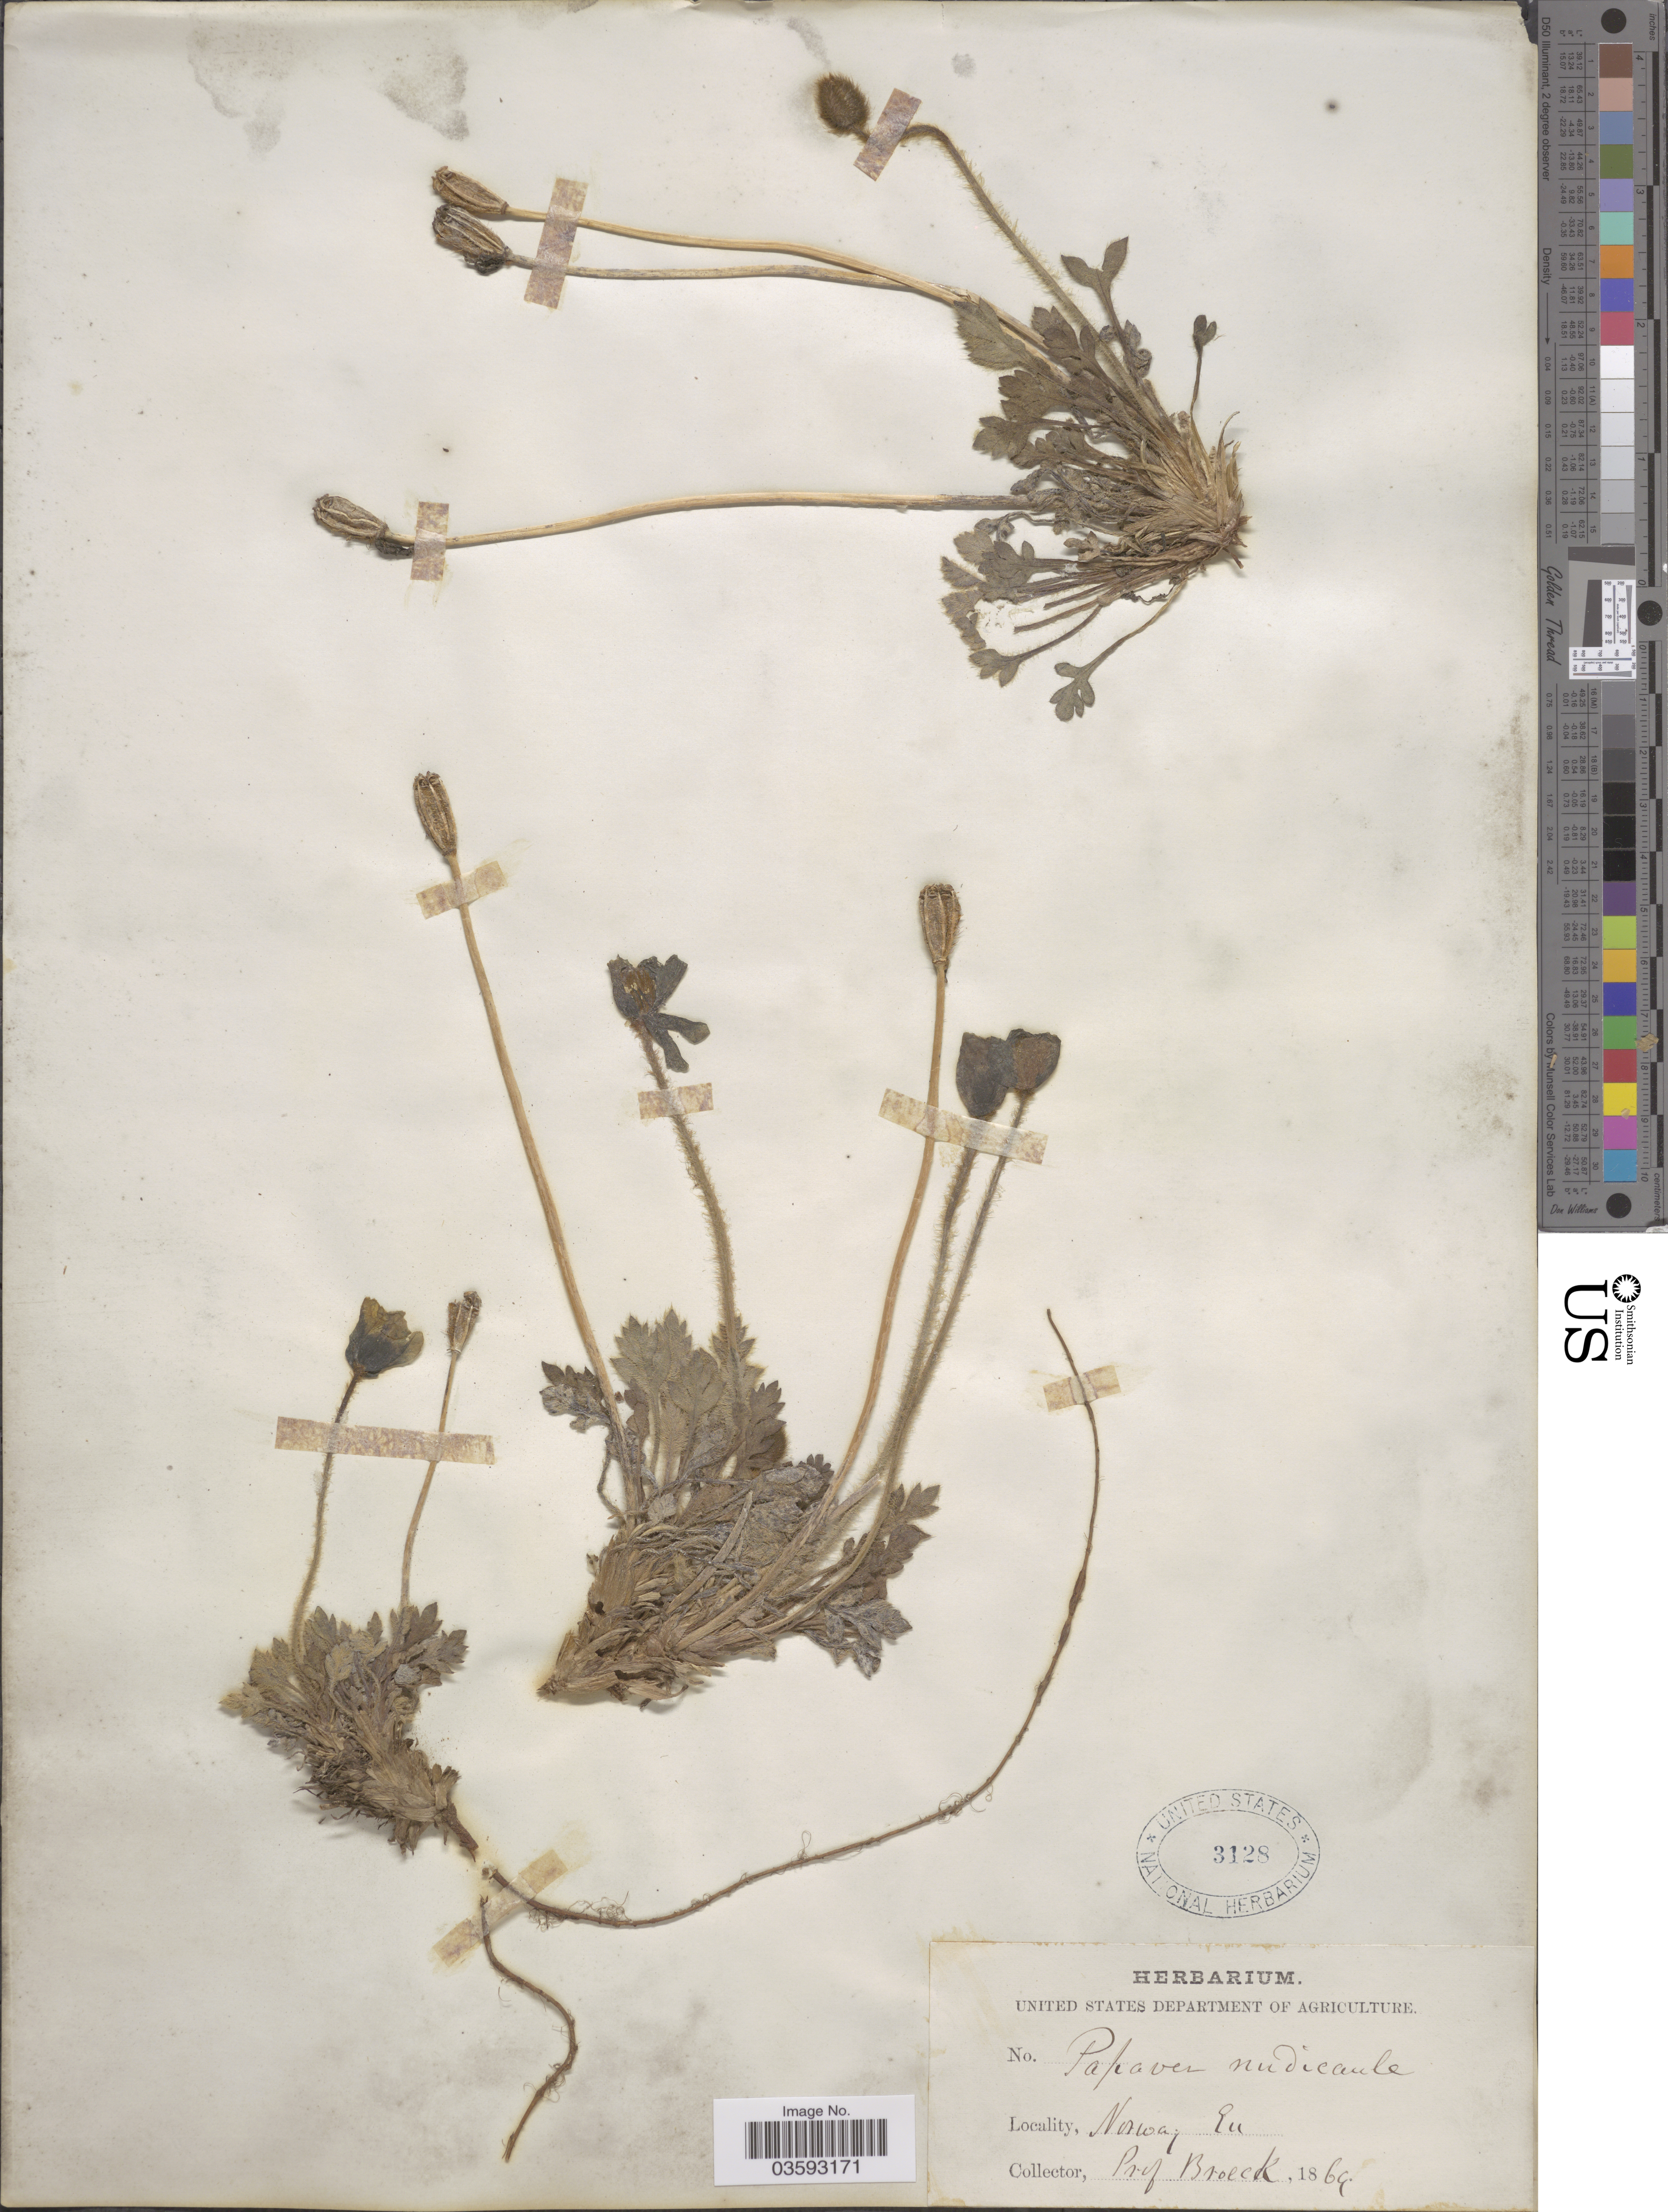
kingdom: Plantae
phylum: Tracheophyta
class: Magnoliopsida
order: Ranunculales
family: Papaveraceae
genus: Papaver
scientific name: Papaver nudicaule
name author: L.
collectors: -. Broeck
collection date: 1864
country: Norway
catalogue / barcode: US 3128